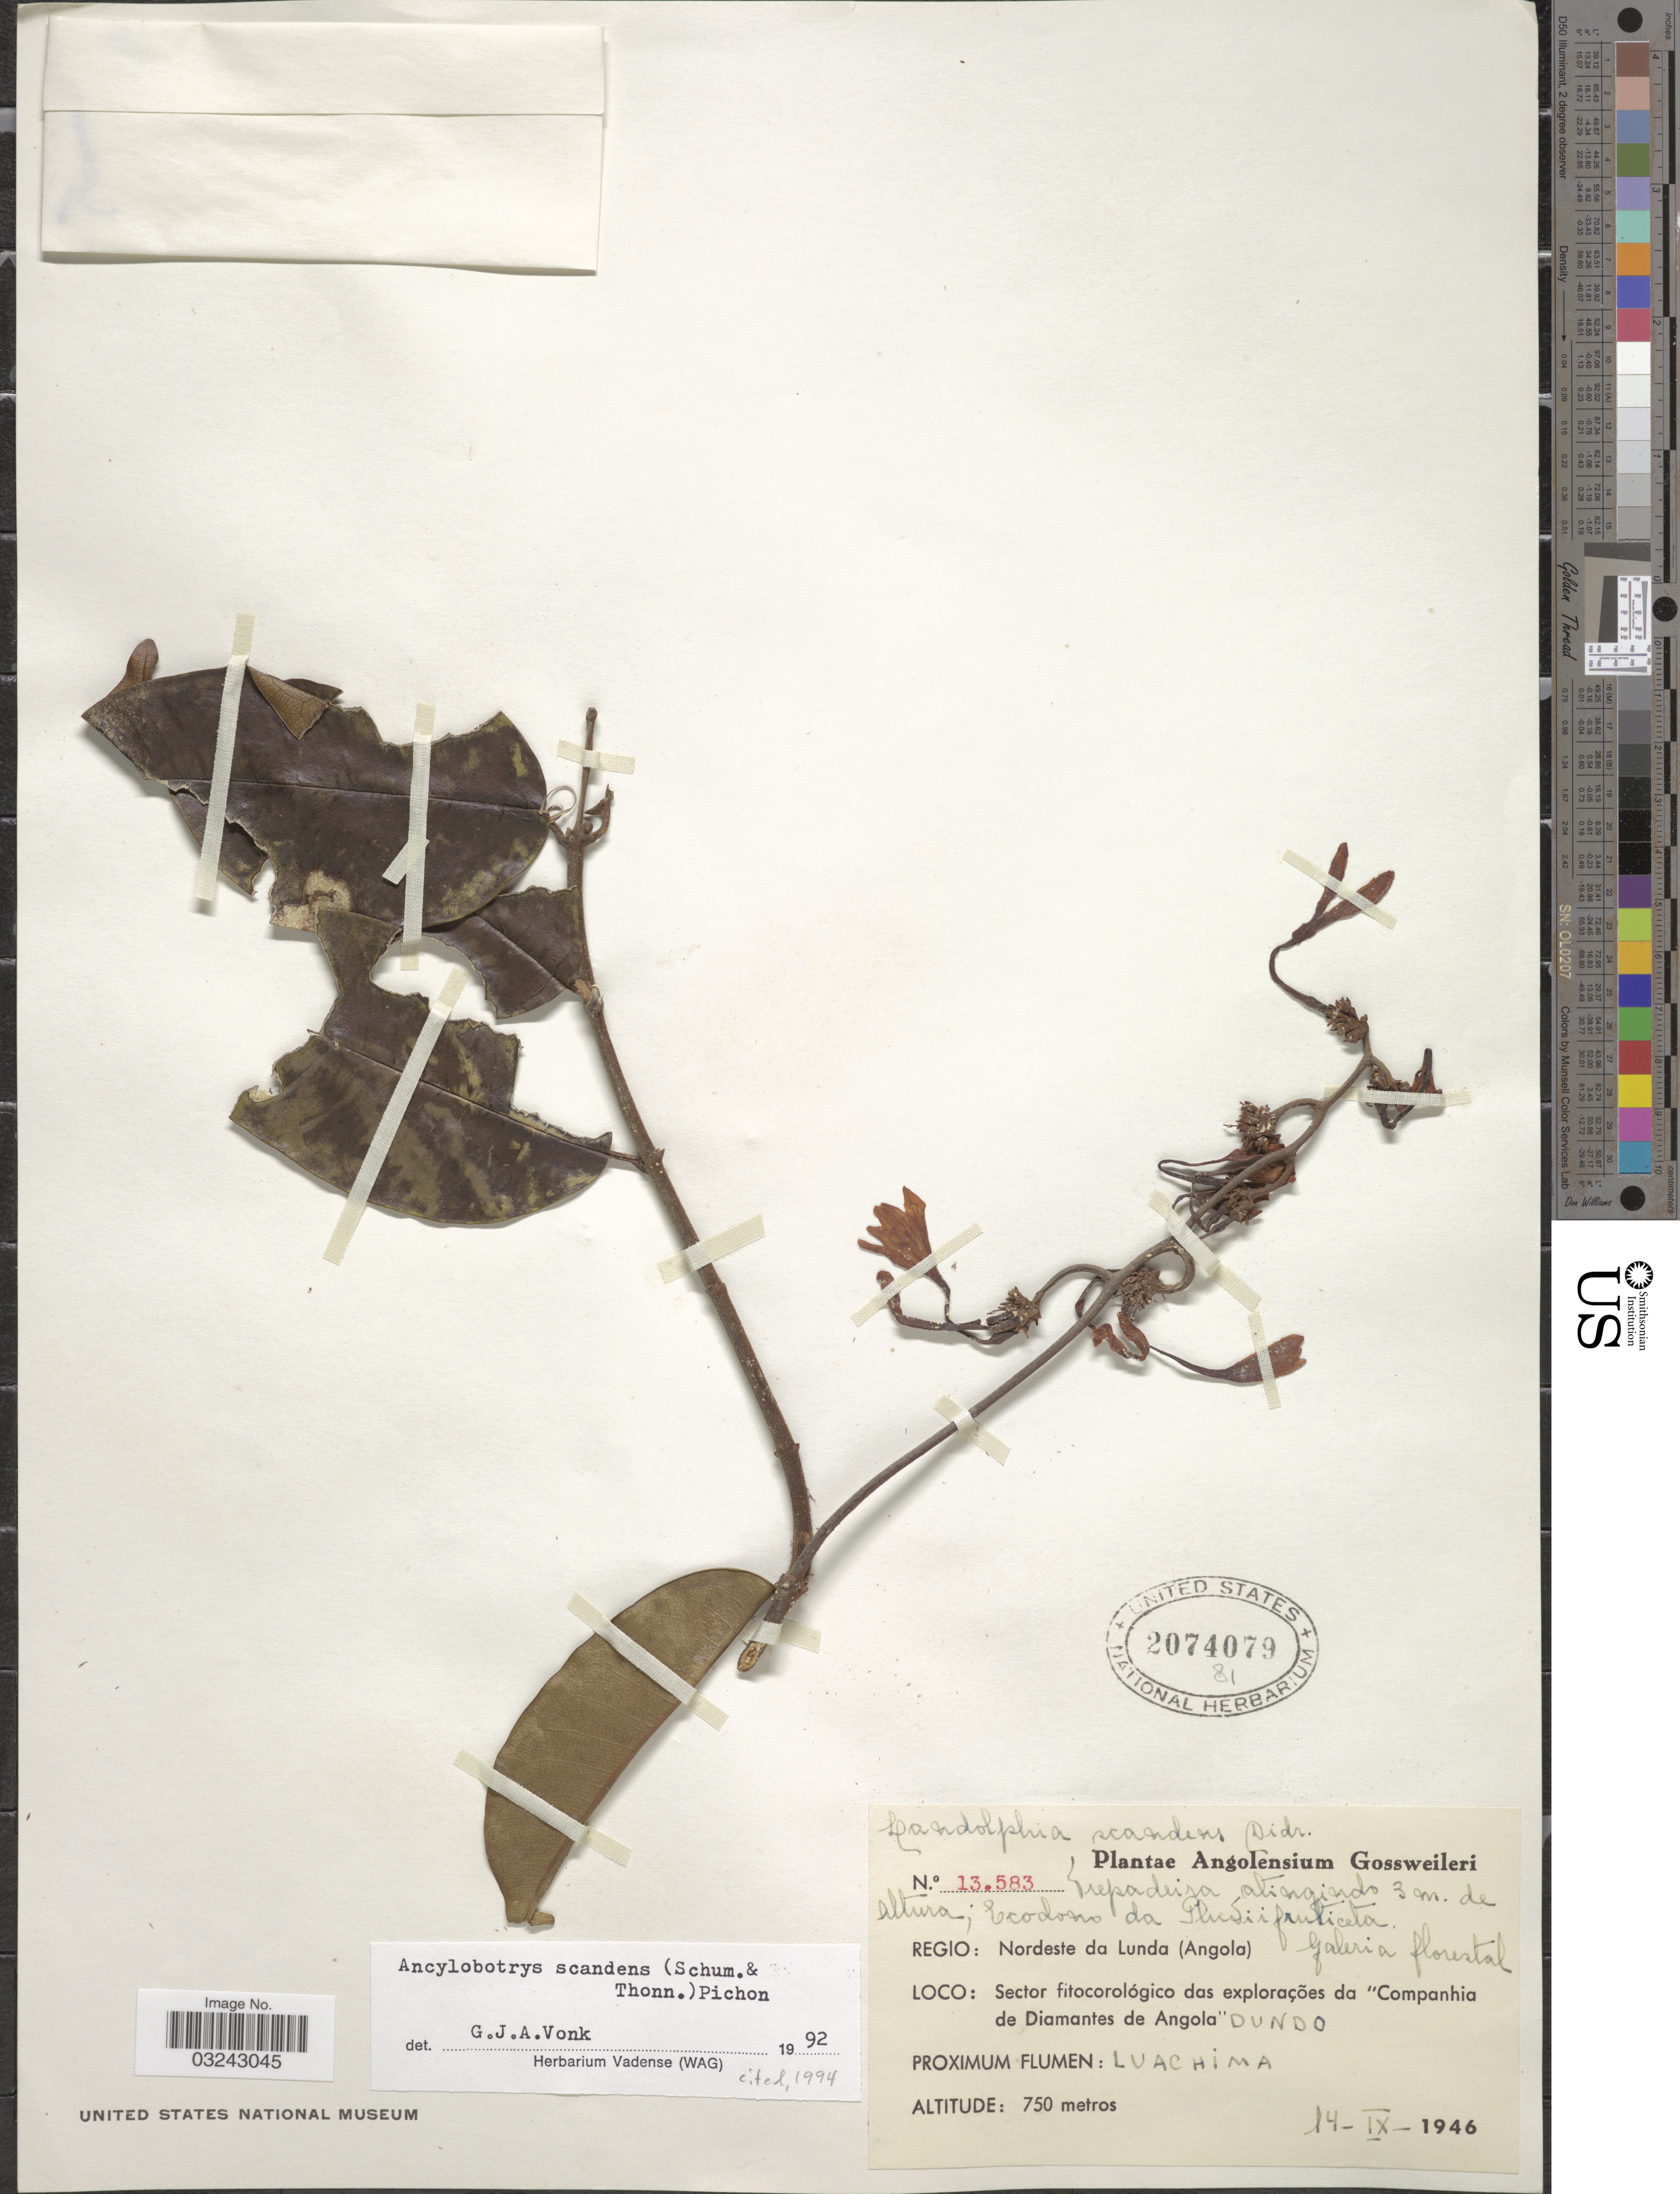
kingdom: Plantae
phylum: Tracheophyta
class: Magnoliopsida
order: Gentianales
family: Apocynaceae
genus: Ancylobothrys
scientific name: Ancylobothrys scandens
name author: (Schumach.) Pichon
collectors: -. Gossweiler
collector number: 13583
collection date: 1946-09-14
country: Angola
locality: Regio: Nordeste da Lunda, Sector fitocorológico das explorações da "Companhia de Diamantes de Angola", Dundo. Proximum Flumen: Luachimo.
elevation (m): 750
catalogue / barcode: US 2074079